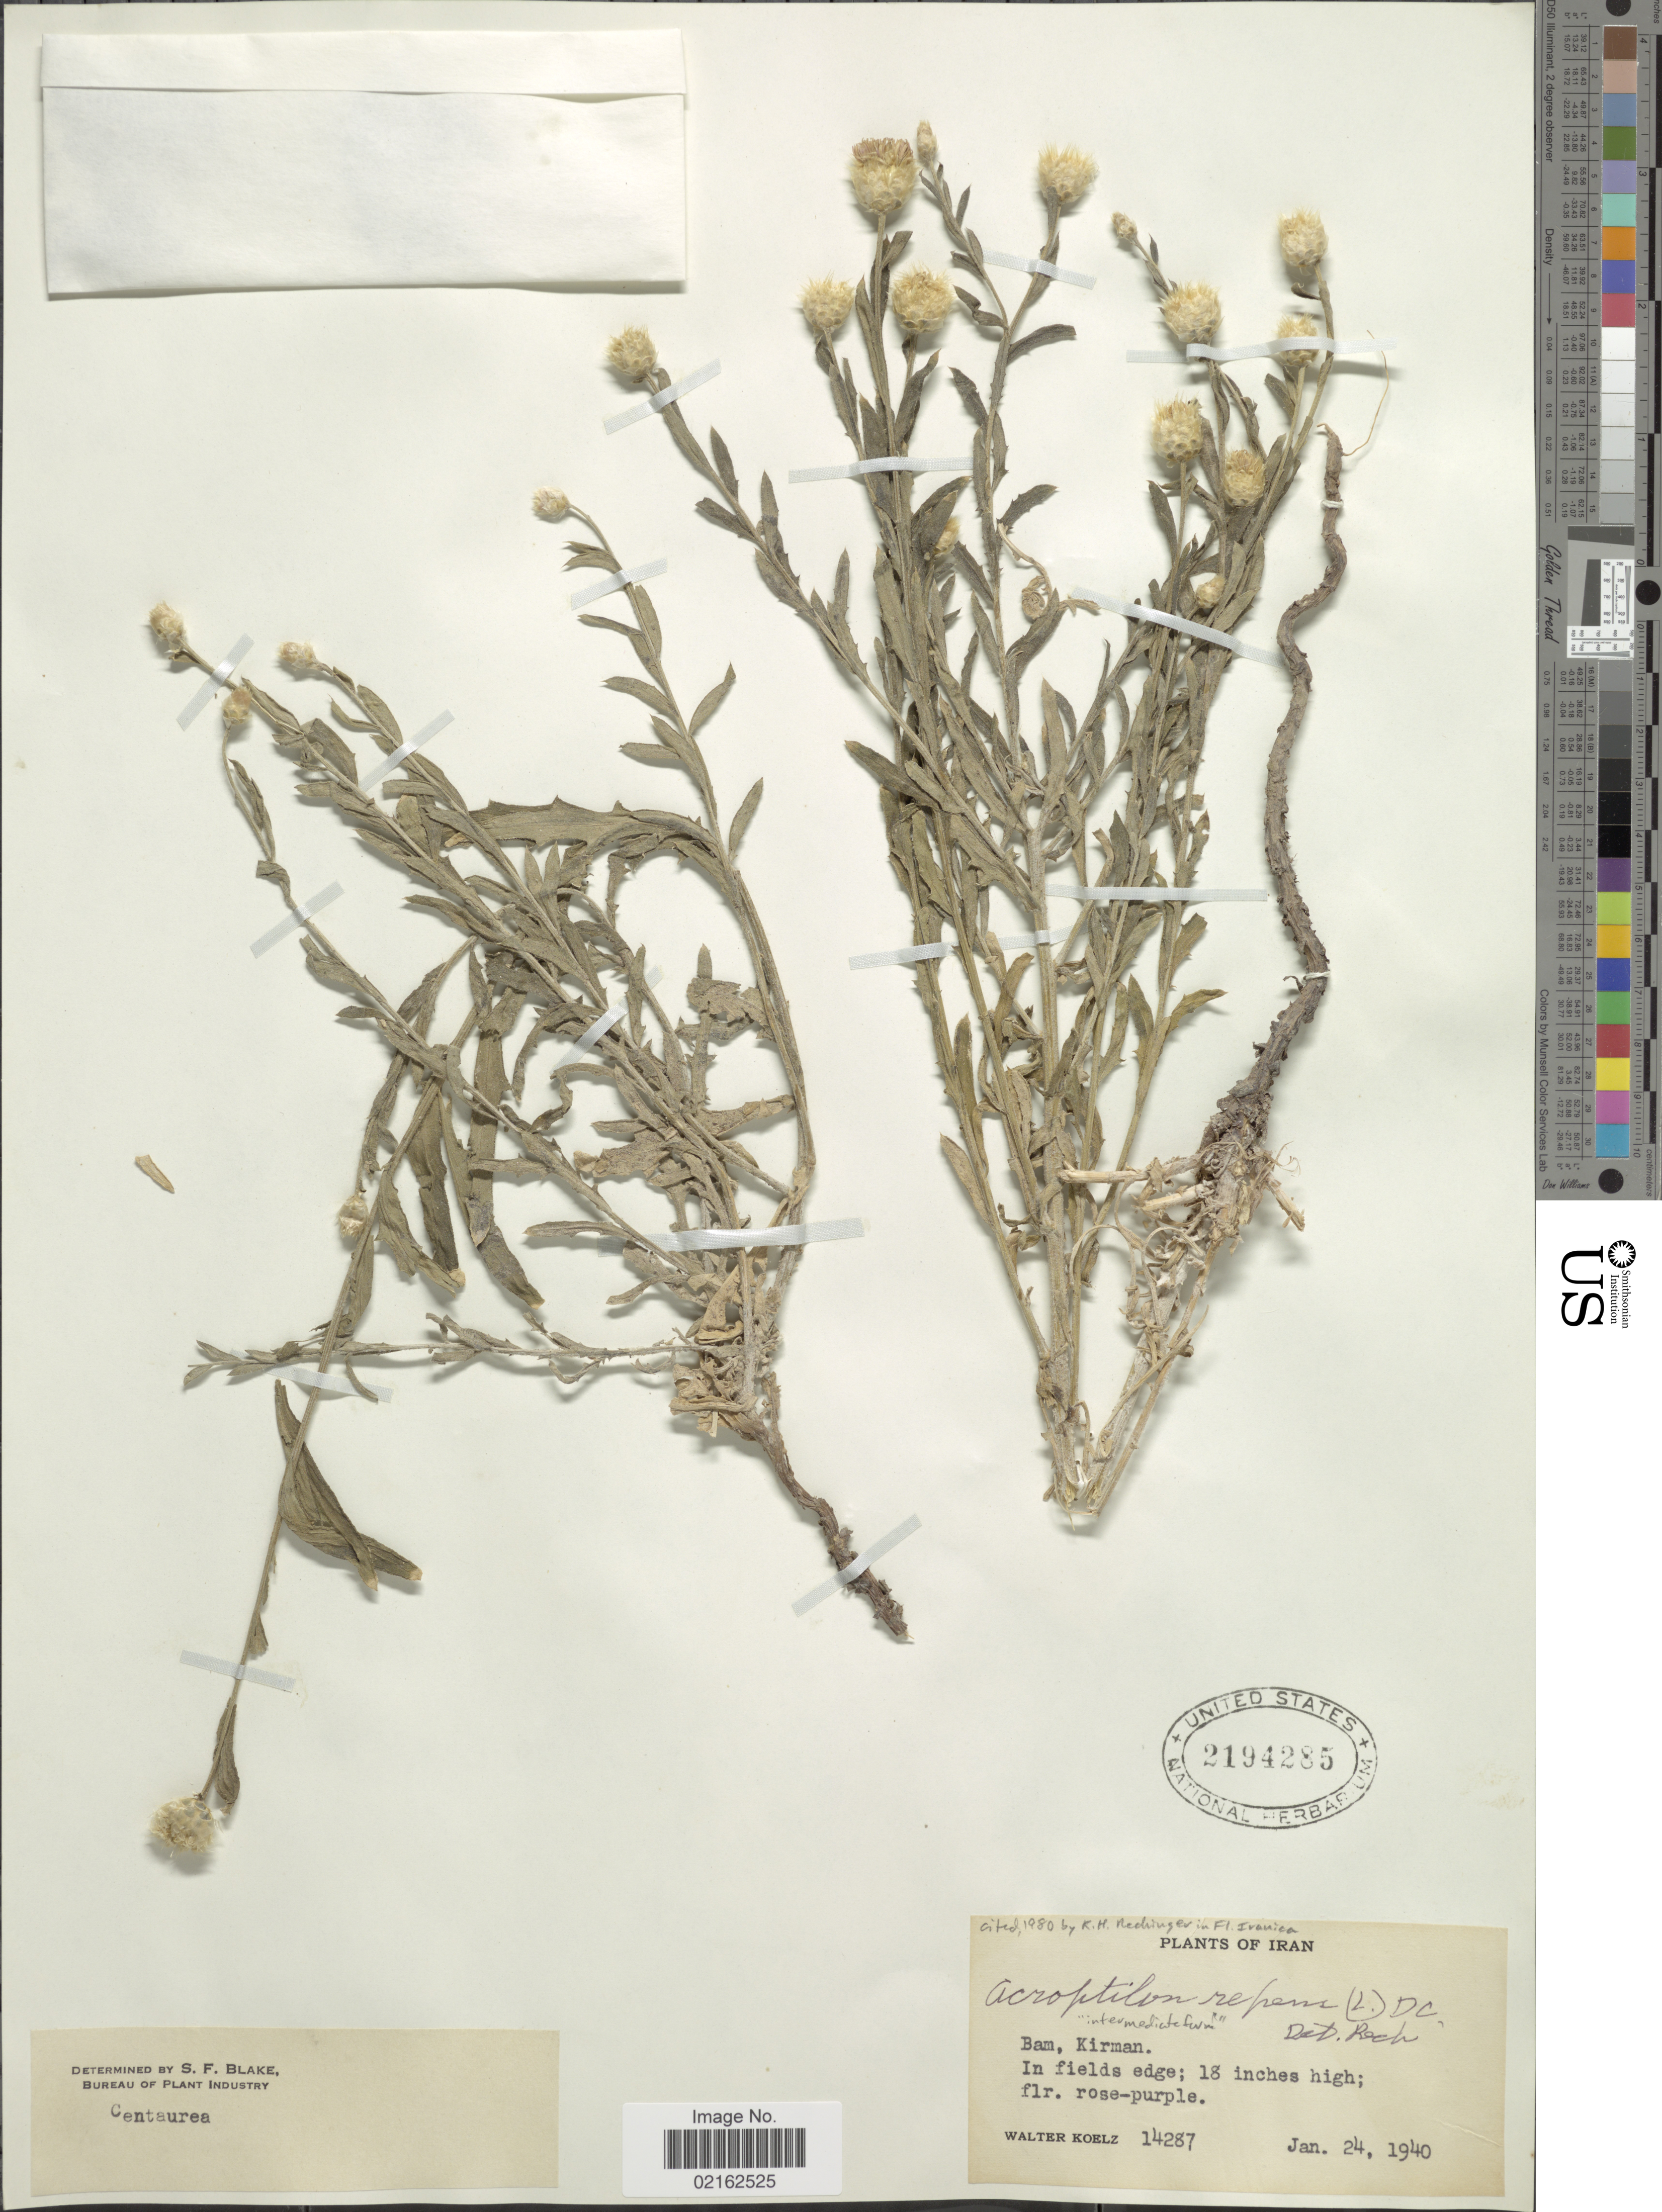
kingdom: Plantae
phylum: Tracheophyta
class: Magnoliopsida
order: Asterales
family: Asteraceae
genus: Acroptilon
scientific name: Acroptilon repens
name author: (L.) DC.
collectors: W. N. Koelz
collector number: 14287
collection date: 1940-01-24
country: Iran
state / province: Kerman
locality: Bam, Kirman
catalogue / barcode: US 2194285